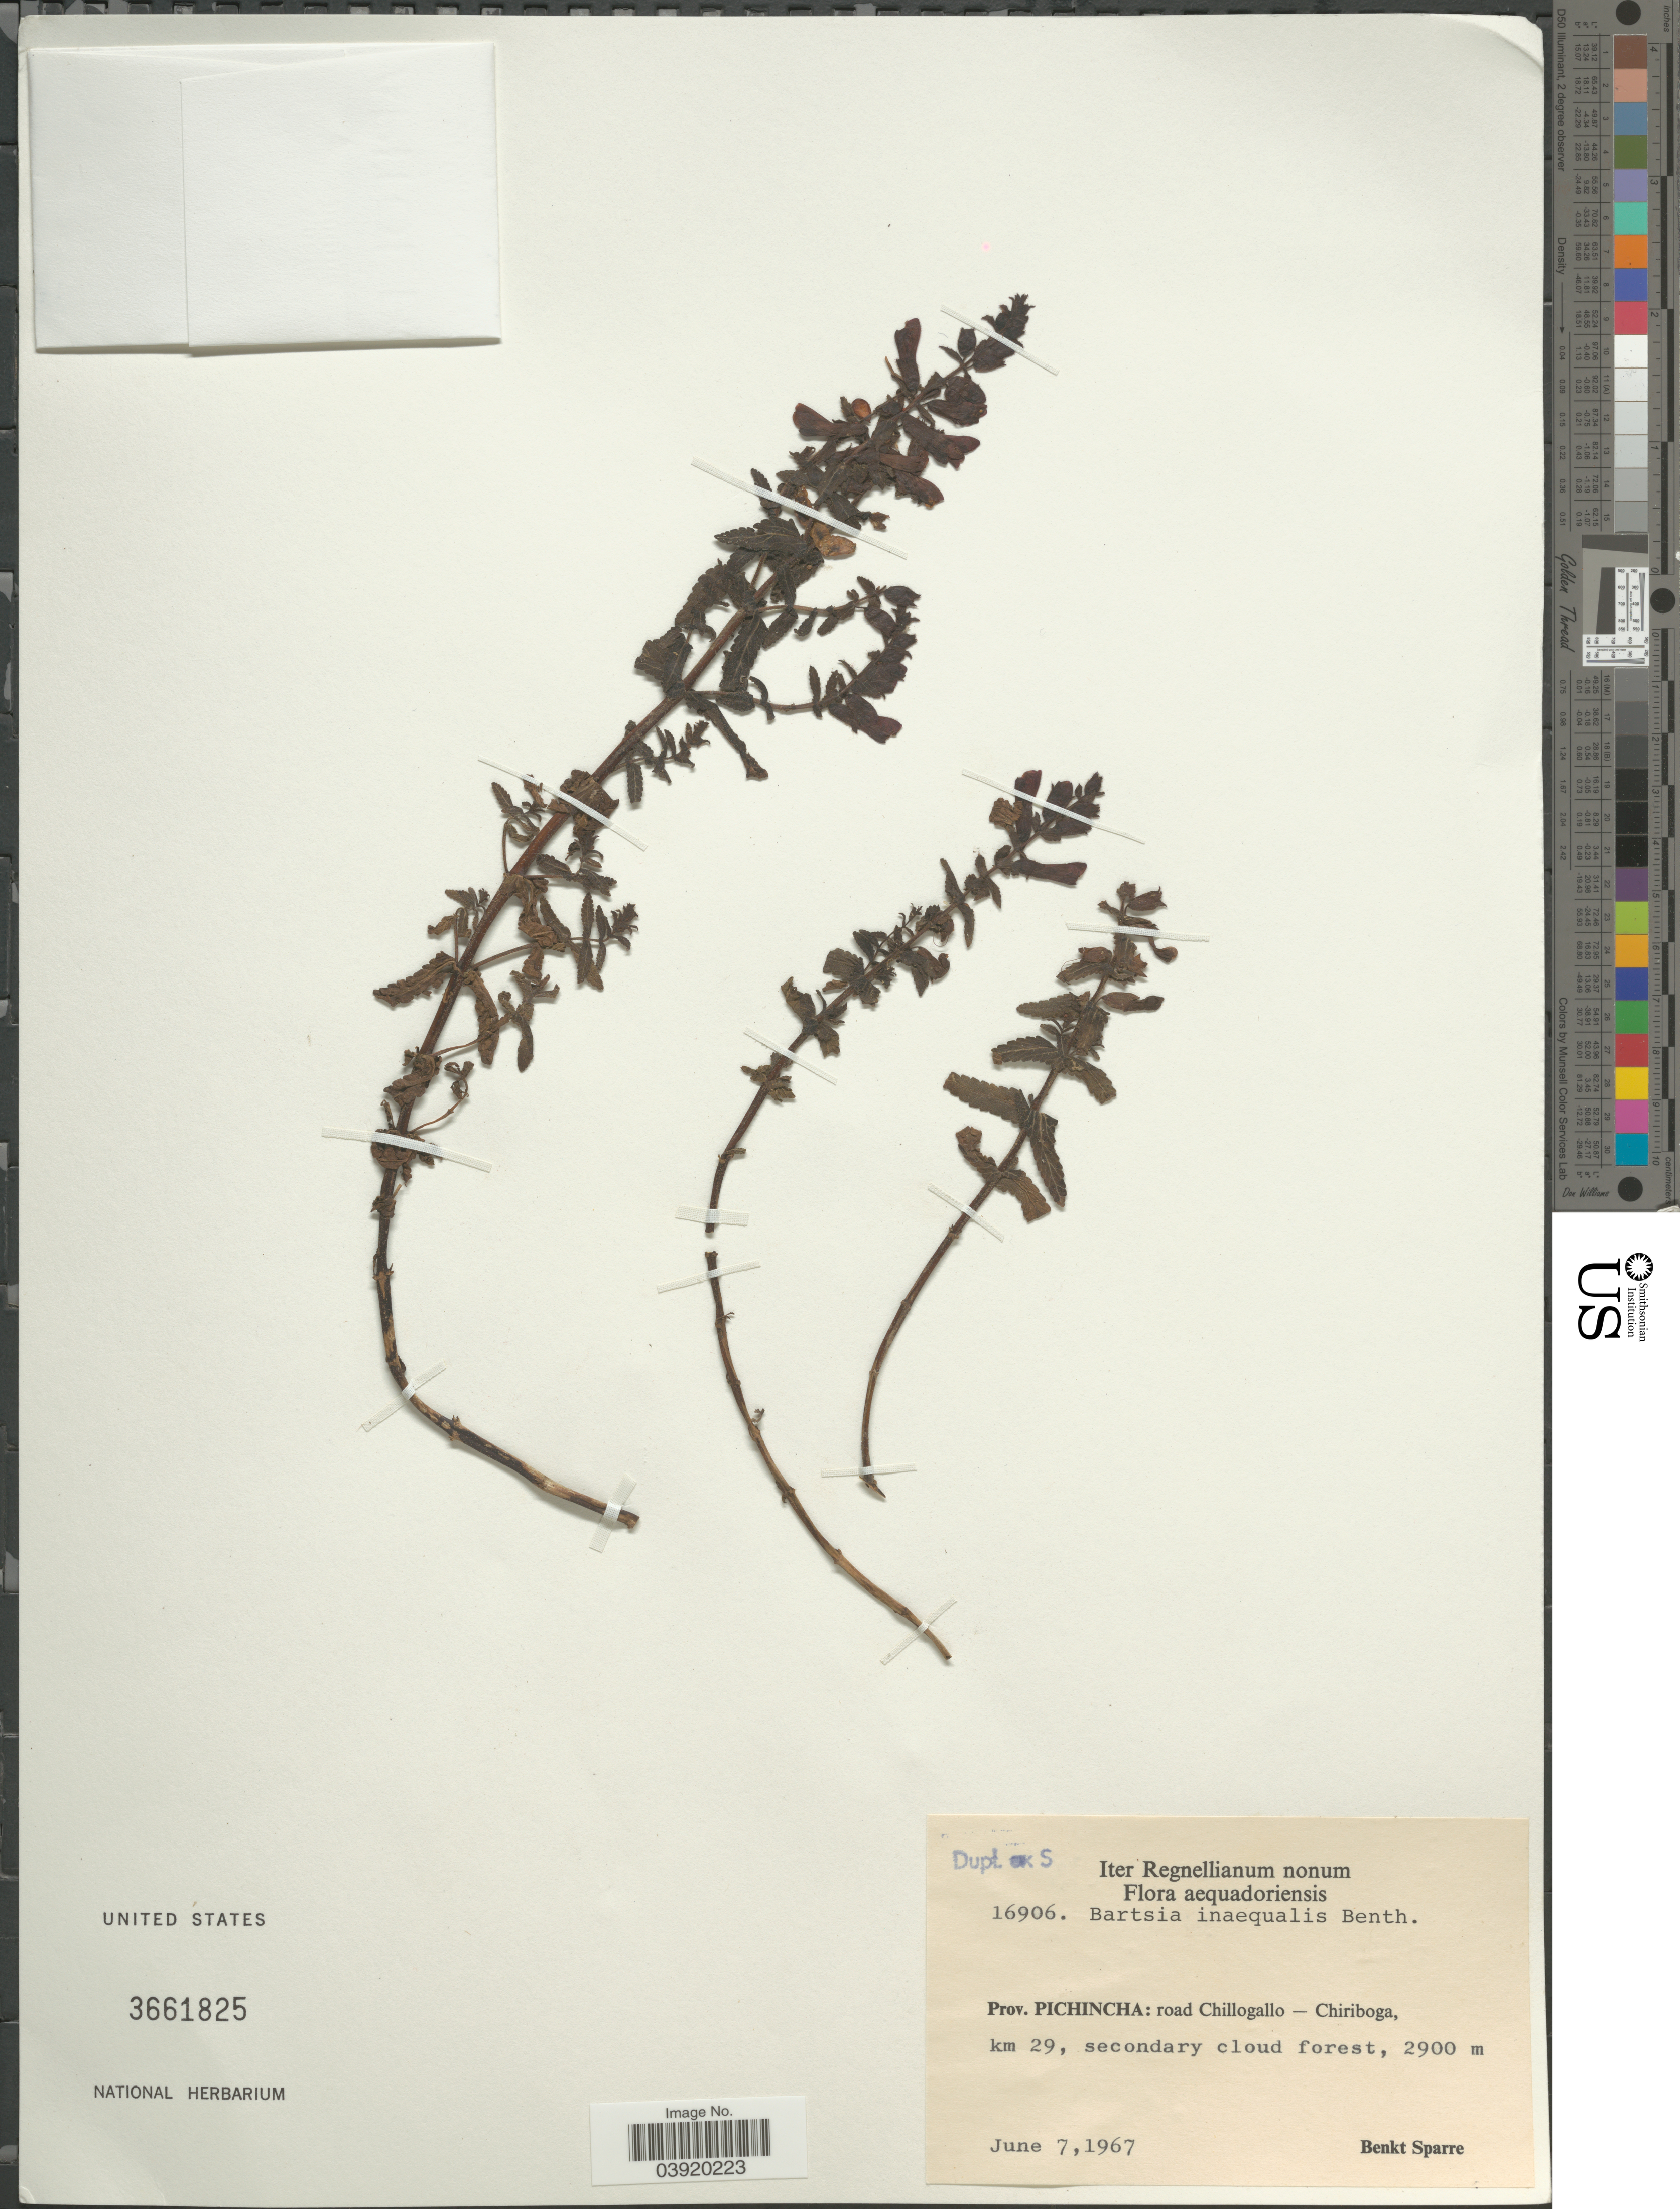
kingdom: Plantae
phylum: Tracheophyta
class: Magnoliopsida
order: Lamiales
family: Orobanchaceae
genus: Bartsia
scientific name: Bartsia inaequalis subsp. inaequalis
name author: Benth.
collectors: B. Sparre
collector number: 16906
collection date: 1967-06-07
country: Ecuador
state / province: Pichincha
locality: Road Chillogallo-Chiriboga, km 29.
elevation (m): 2900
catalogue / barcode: US 3661825